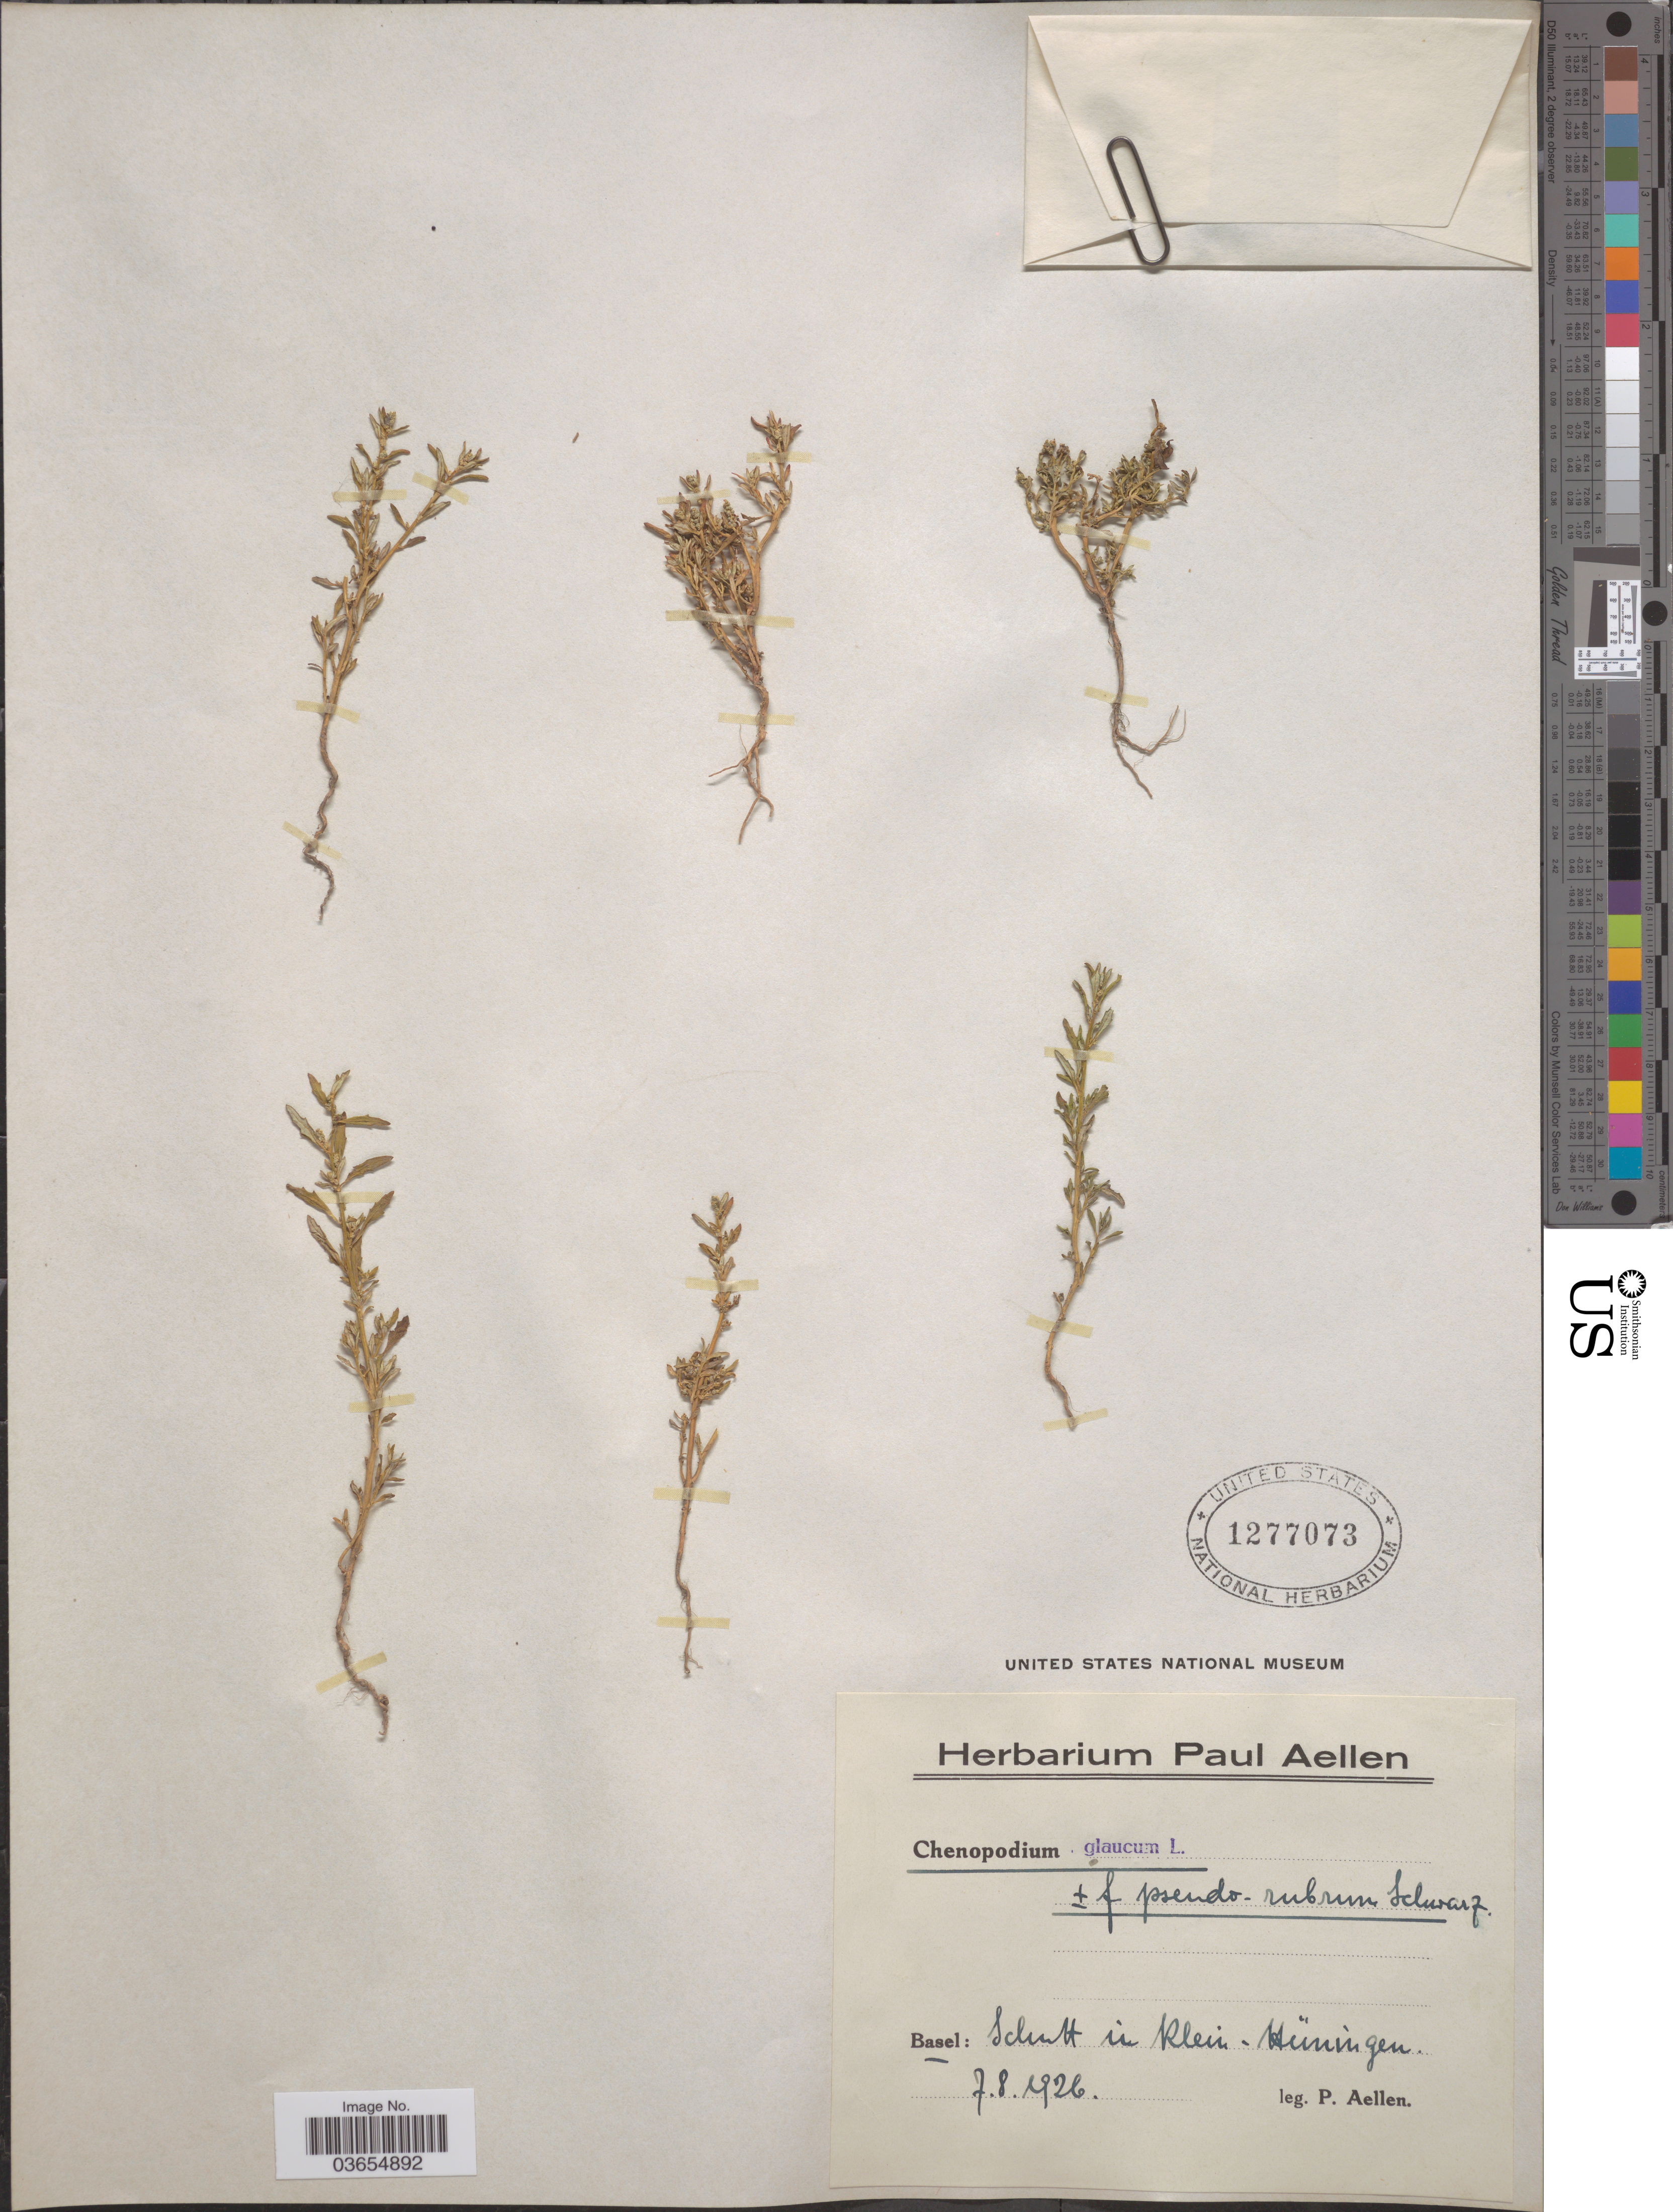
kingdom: Plantae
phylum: Tracheophyta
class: Magnoliopsida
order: Caryophyllales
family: Amaranthaceae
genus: Chenopodium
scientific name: Chenopodium glaucum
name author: L.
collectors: P. Aellen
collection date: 1926-08-07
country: Switzerland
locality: Basel: Schutt in Klein-Hüningen.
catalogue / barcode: US 1277073